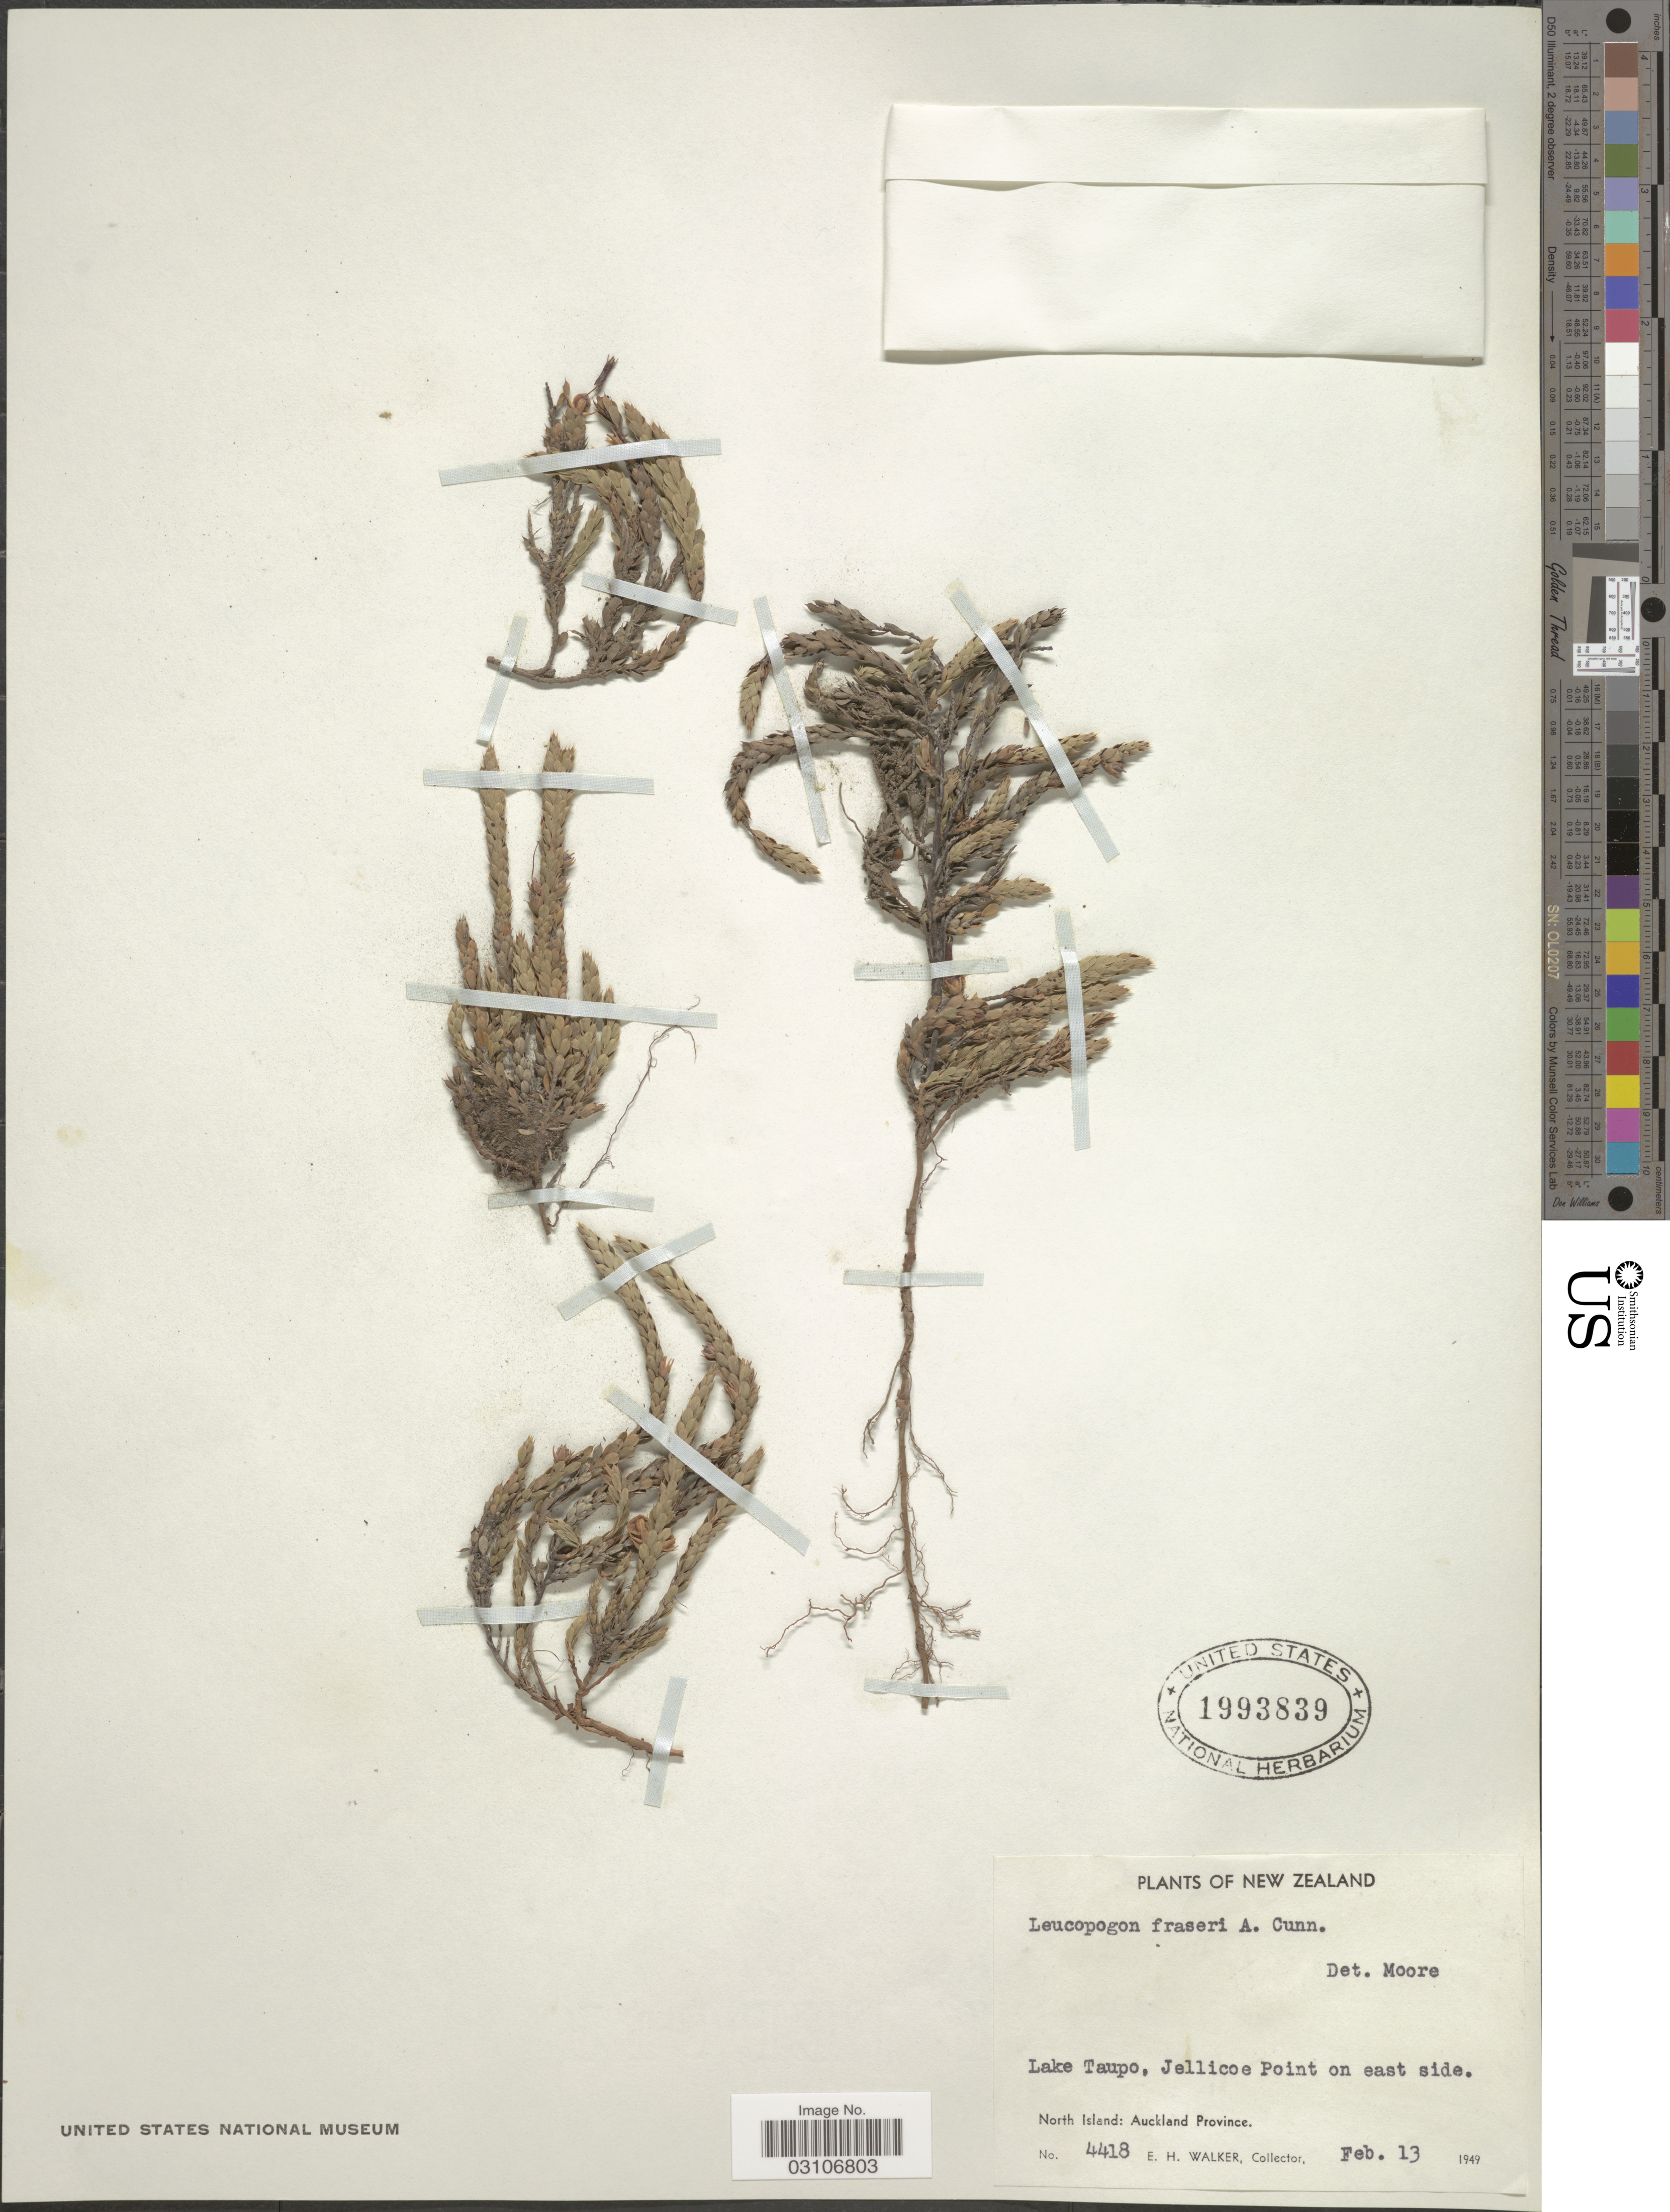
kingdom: Plantae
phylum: Tracheophyta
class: Magnoliopsida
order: Ericales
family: Ericaceae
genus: Leucopogon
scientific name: Leucopogon fraseri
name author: A. Cunn.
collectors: E. H. Walker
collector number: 4418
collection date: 1949-02-13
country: New Zealand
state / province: Auckland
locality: Lake Taupo, Jellicoe Point on east side. North Island.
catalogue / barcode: US 1993839